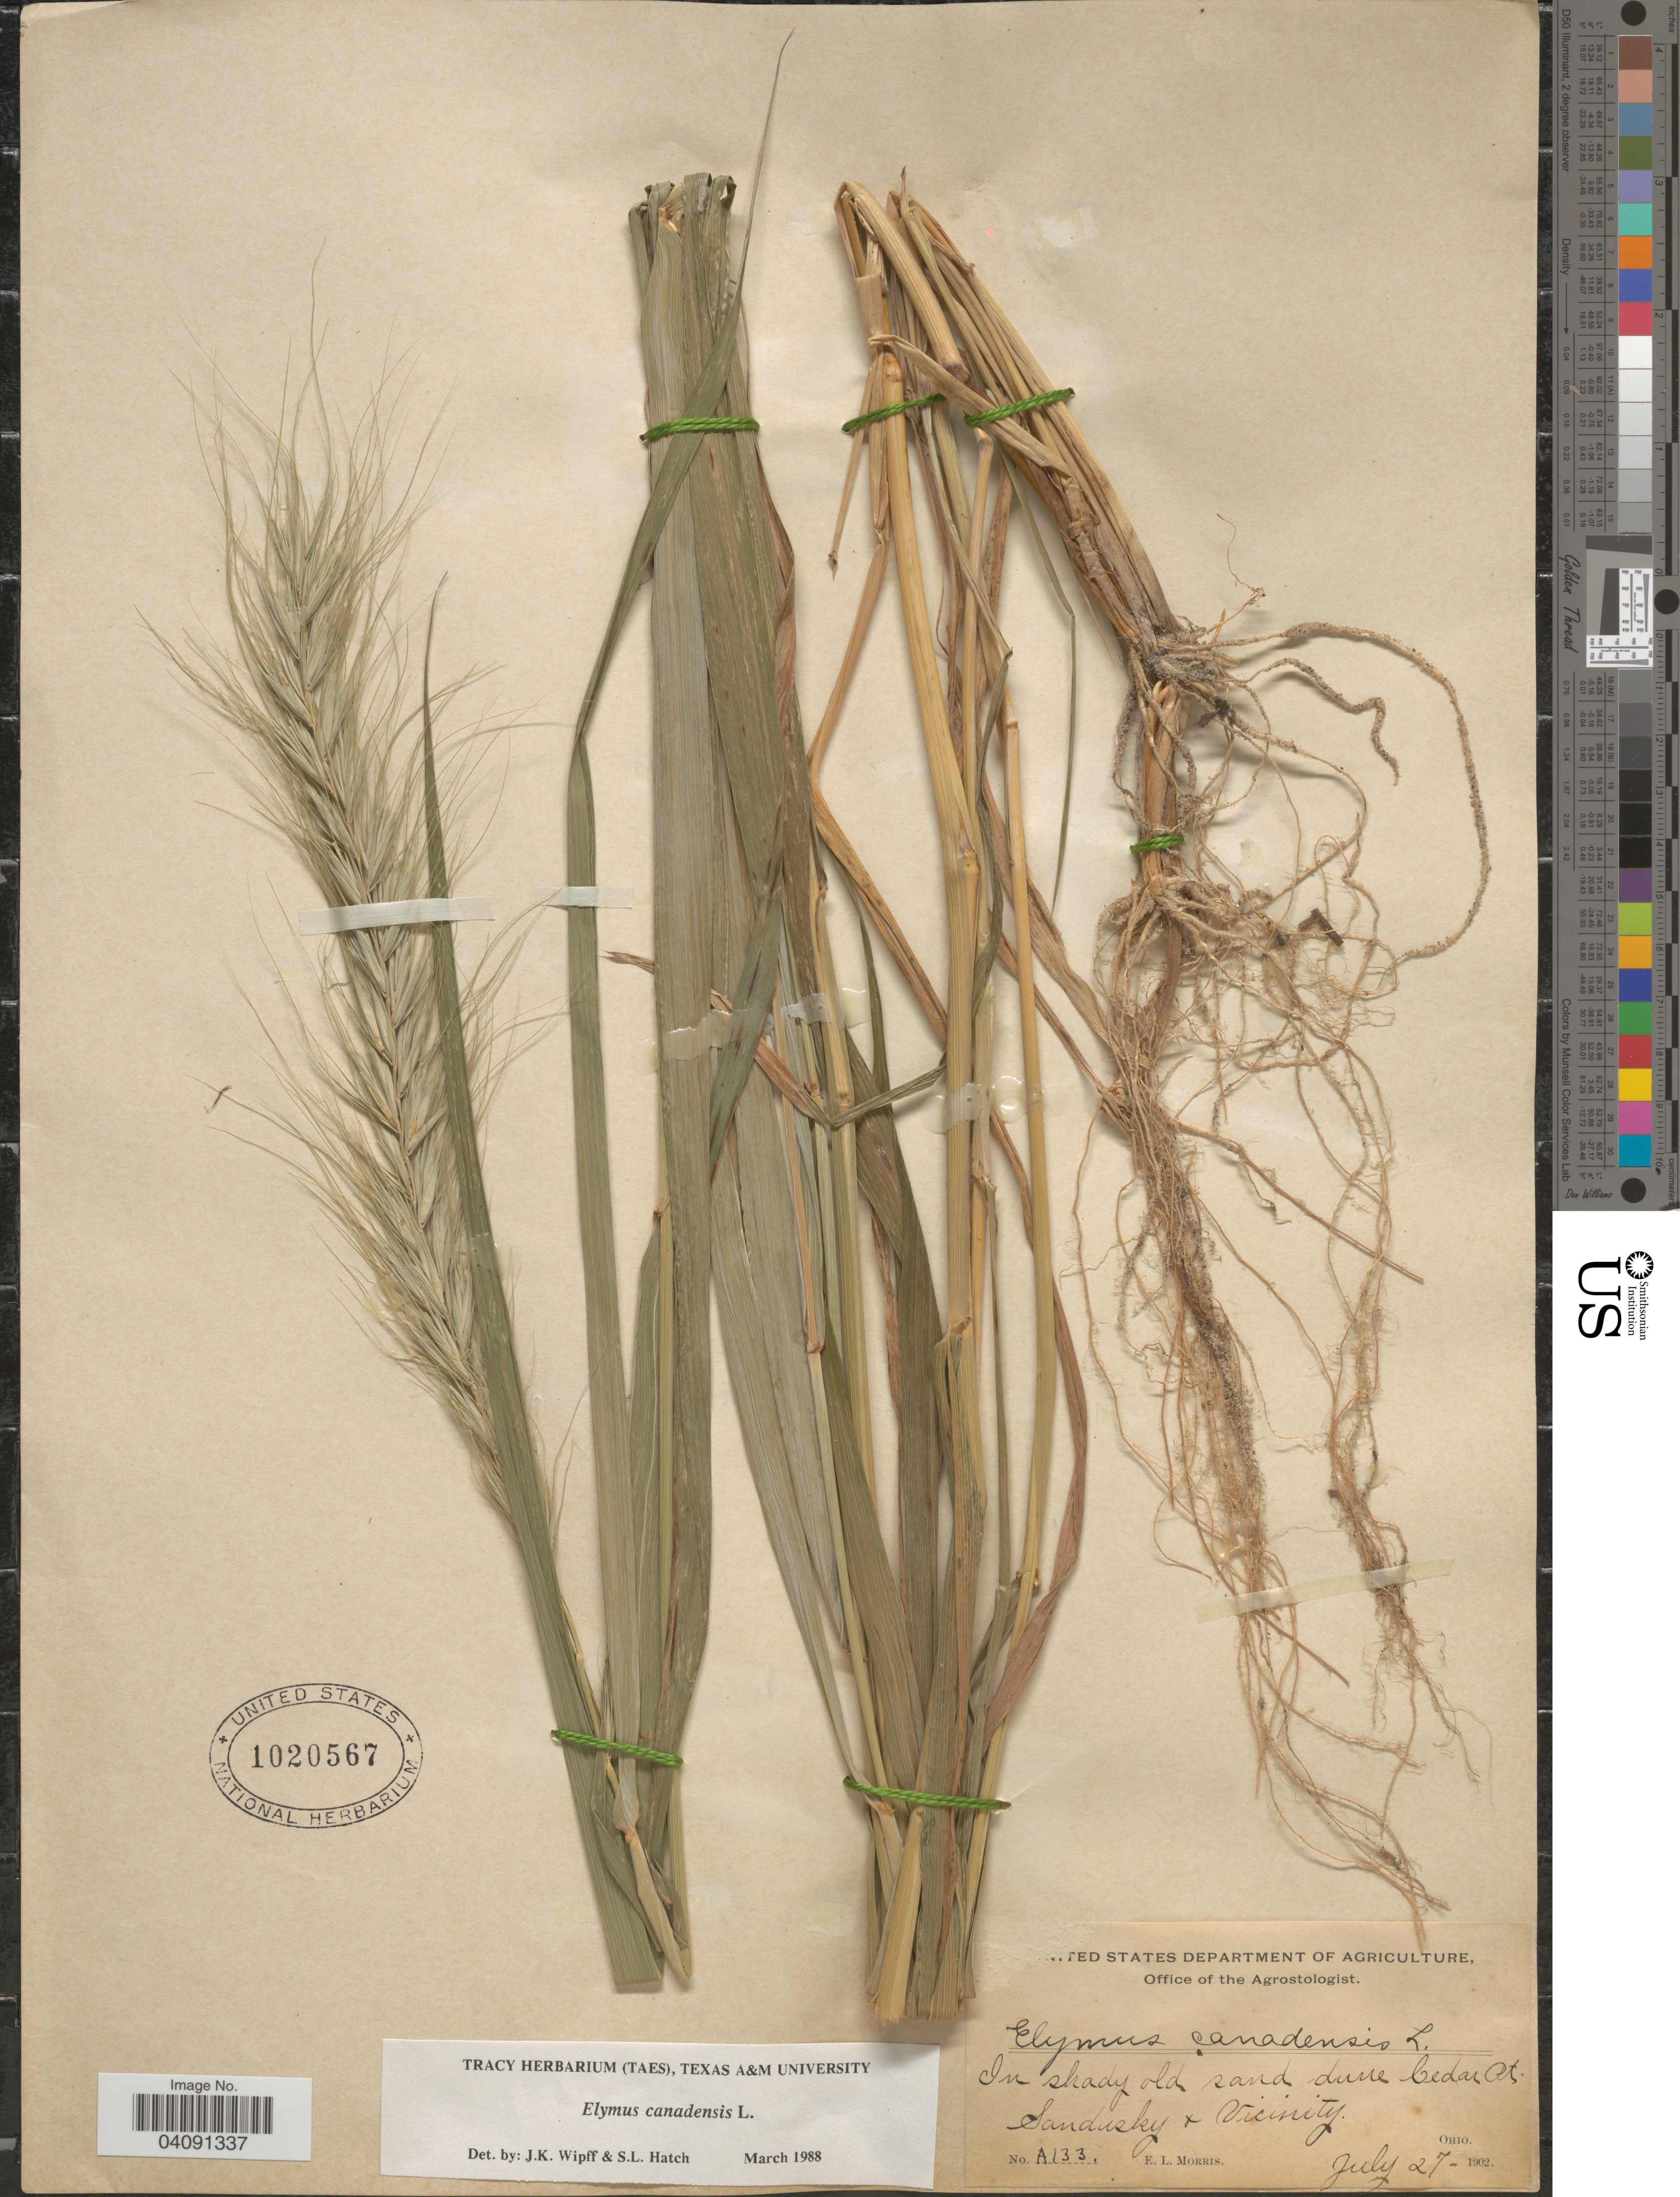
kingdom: Plantae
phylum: Tracheophyta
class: Liliopsida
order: Poales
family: Poaceae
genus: Elymus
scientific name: Elymus canadensis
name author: L.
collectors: E. Morris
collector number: A133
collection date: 1902-07-27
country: United States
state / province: Ohio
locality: In shady old sand dune Cedar Pt. Sandusky & Vicinity.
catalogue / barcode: US 1020567